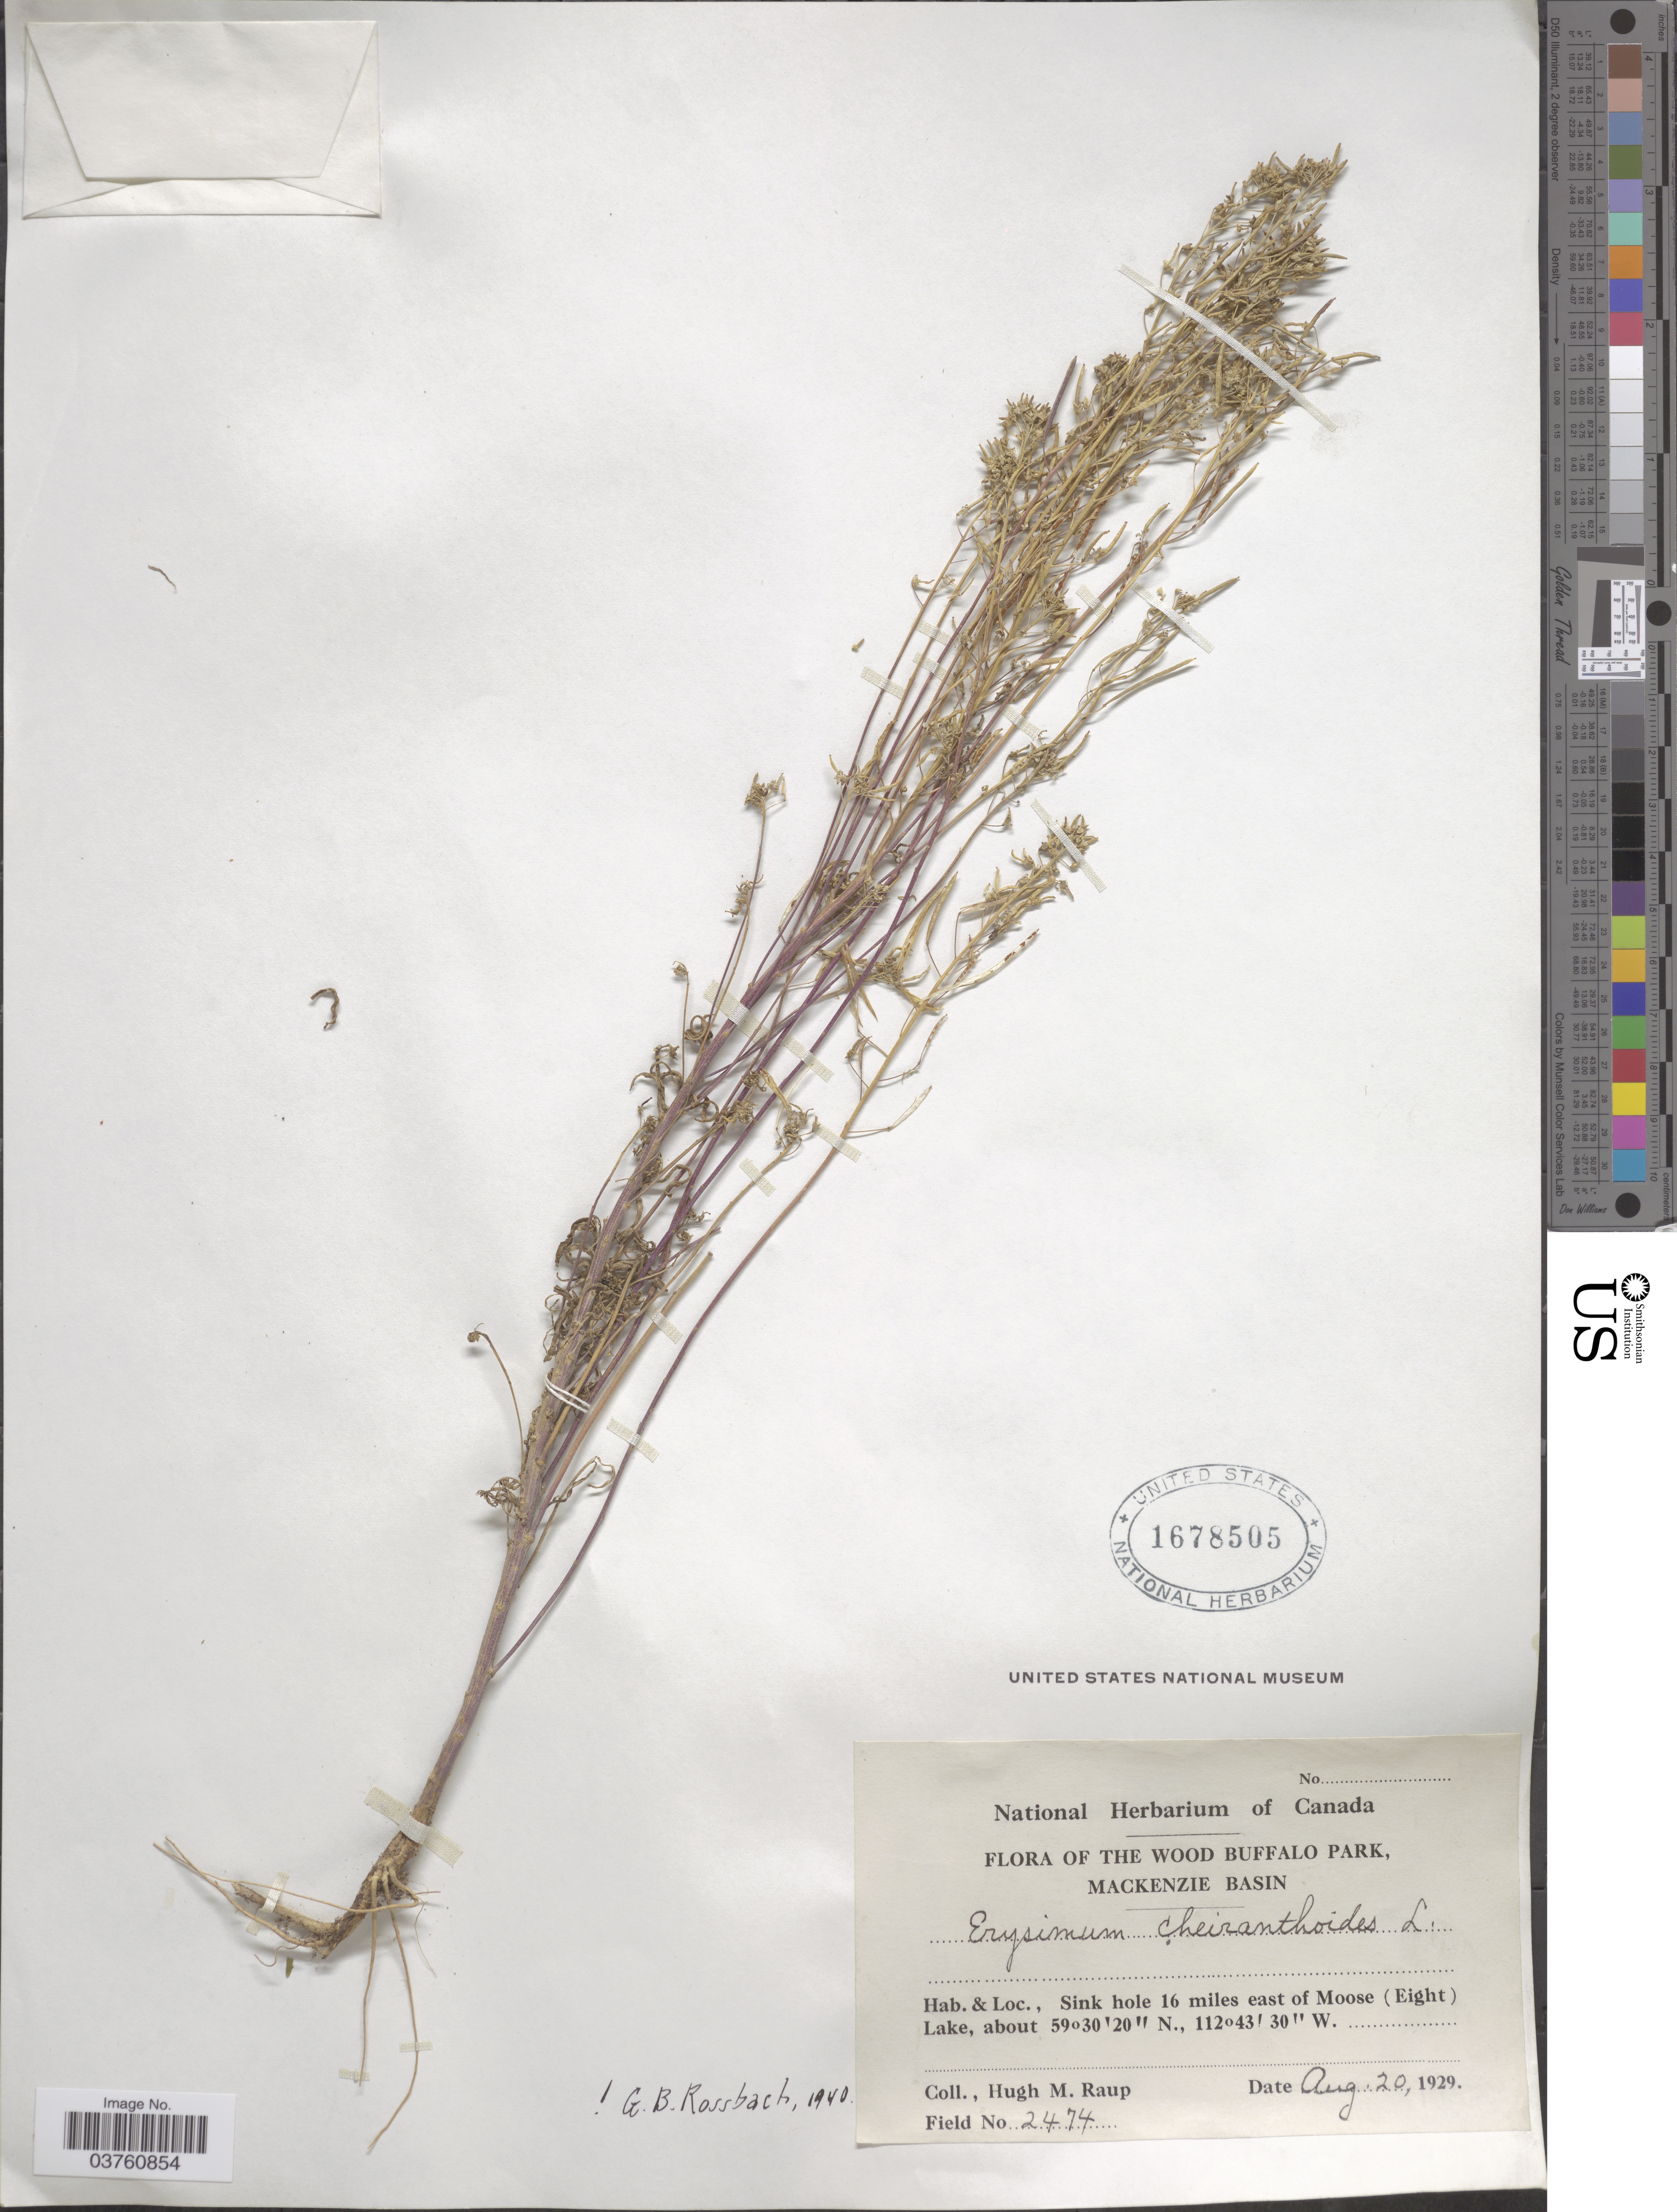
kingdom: Plantae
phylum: Tracheophyta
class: Magnoliopsida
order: Brassicales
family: Brassicaceae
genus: Erysimum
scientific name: Erysimum cheiranthoides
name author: L.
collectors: H. Raup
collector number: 2474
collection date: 1929-08-20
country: Canada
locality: The Wood Buffalo Park. Mackenzie Basin. Sink hole 16 miles east of Moose (Eight) Lake.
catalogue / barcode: US 1678505